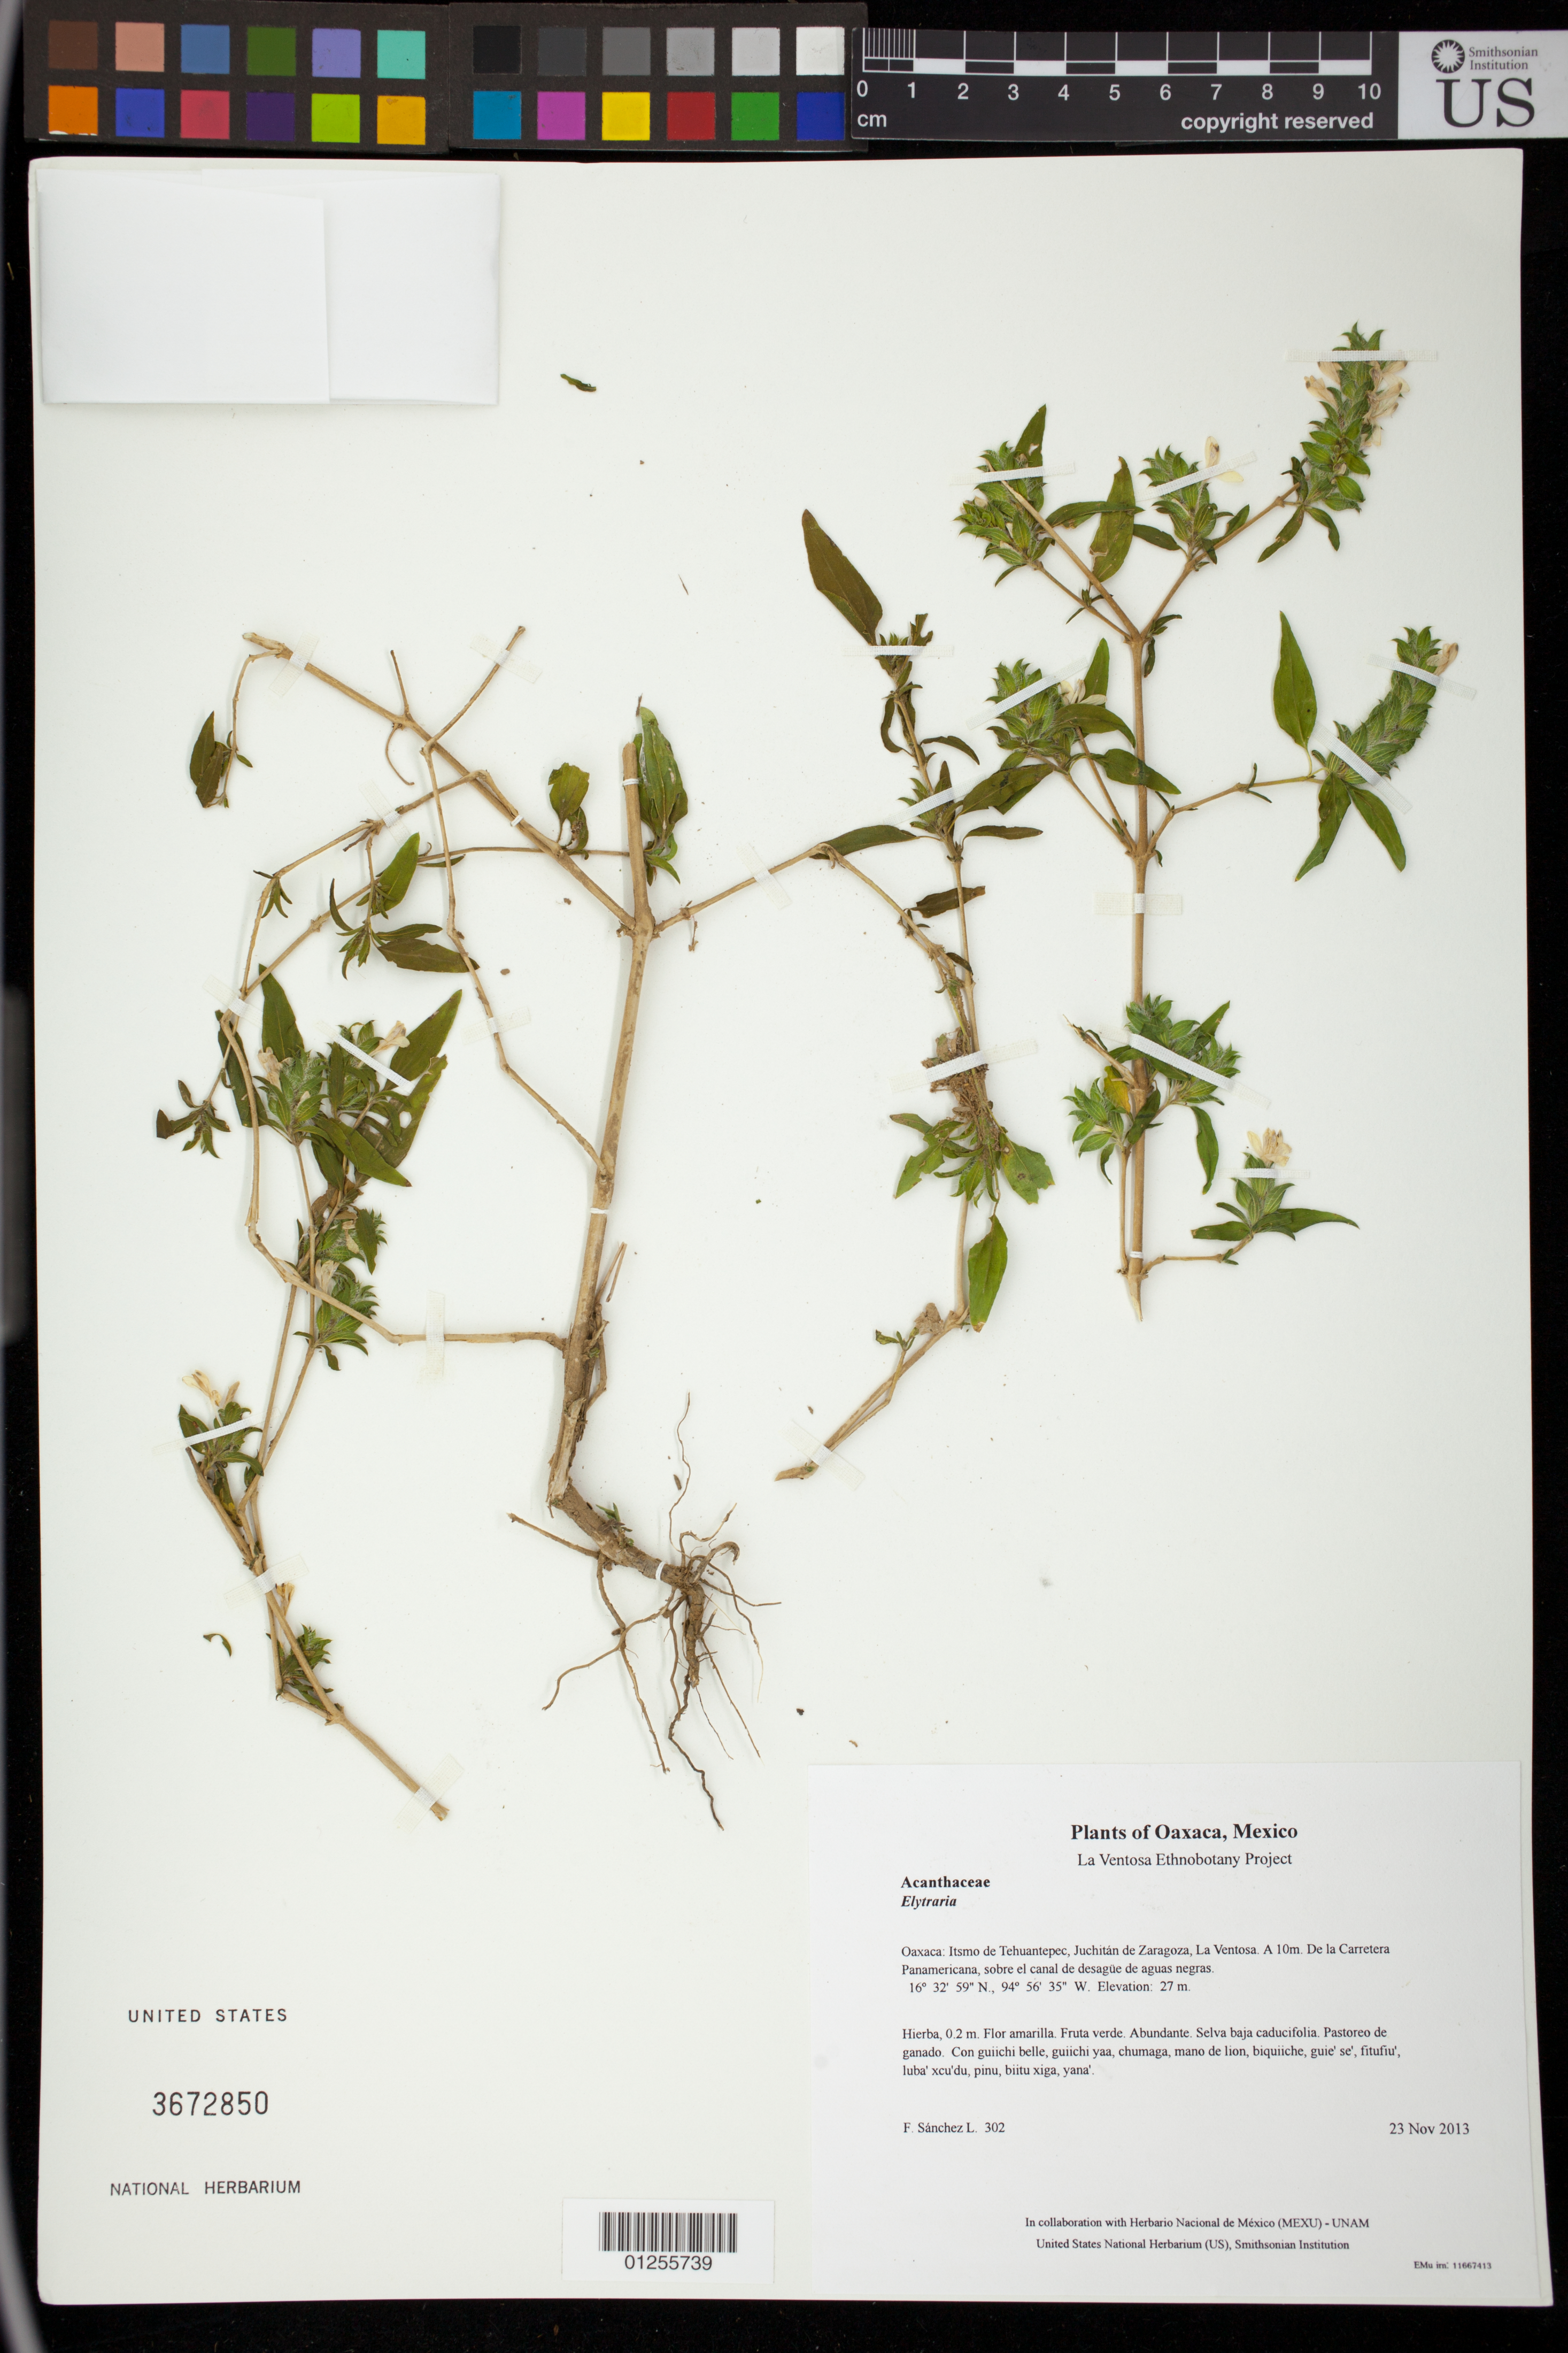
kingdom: Plantae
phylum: Tracheophyta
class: Magnoliopsida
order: Lamiales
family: Acanthaceae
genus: Tetramerium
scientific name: Tetramerium nervosum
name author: Nees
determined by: Lot, Emily J.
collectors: F. Sánchez L.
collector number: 302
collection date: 2013-11-23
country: Mexico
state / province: Oaxaca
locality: Itsmo de Tehuantepec, Juchitán de Zaragoza, La Ventosa. A 10m. De la Carretera Panamericana, sobre el canal de desagüe de aguas negras.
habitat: Selva baja caducifolia. Pastoreo de ganado.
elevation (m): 27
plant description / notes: JEBOT, MEXU, SERO, US; Guixi bandaga. 0.2 m. Guie' naguchi. Cuaananaxhi naga'. Stale.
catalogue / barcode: US 3672850